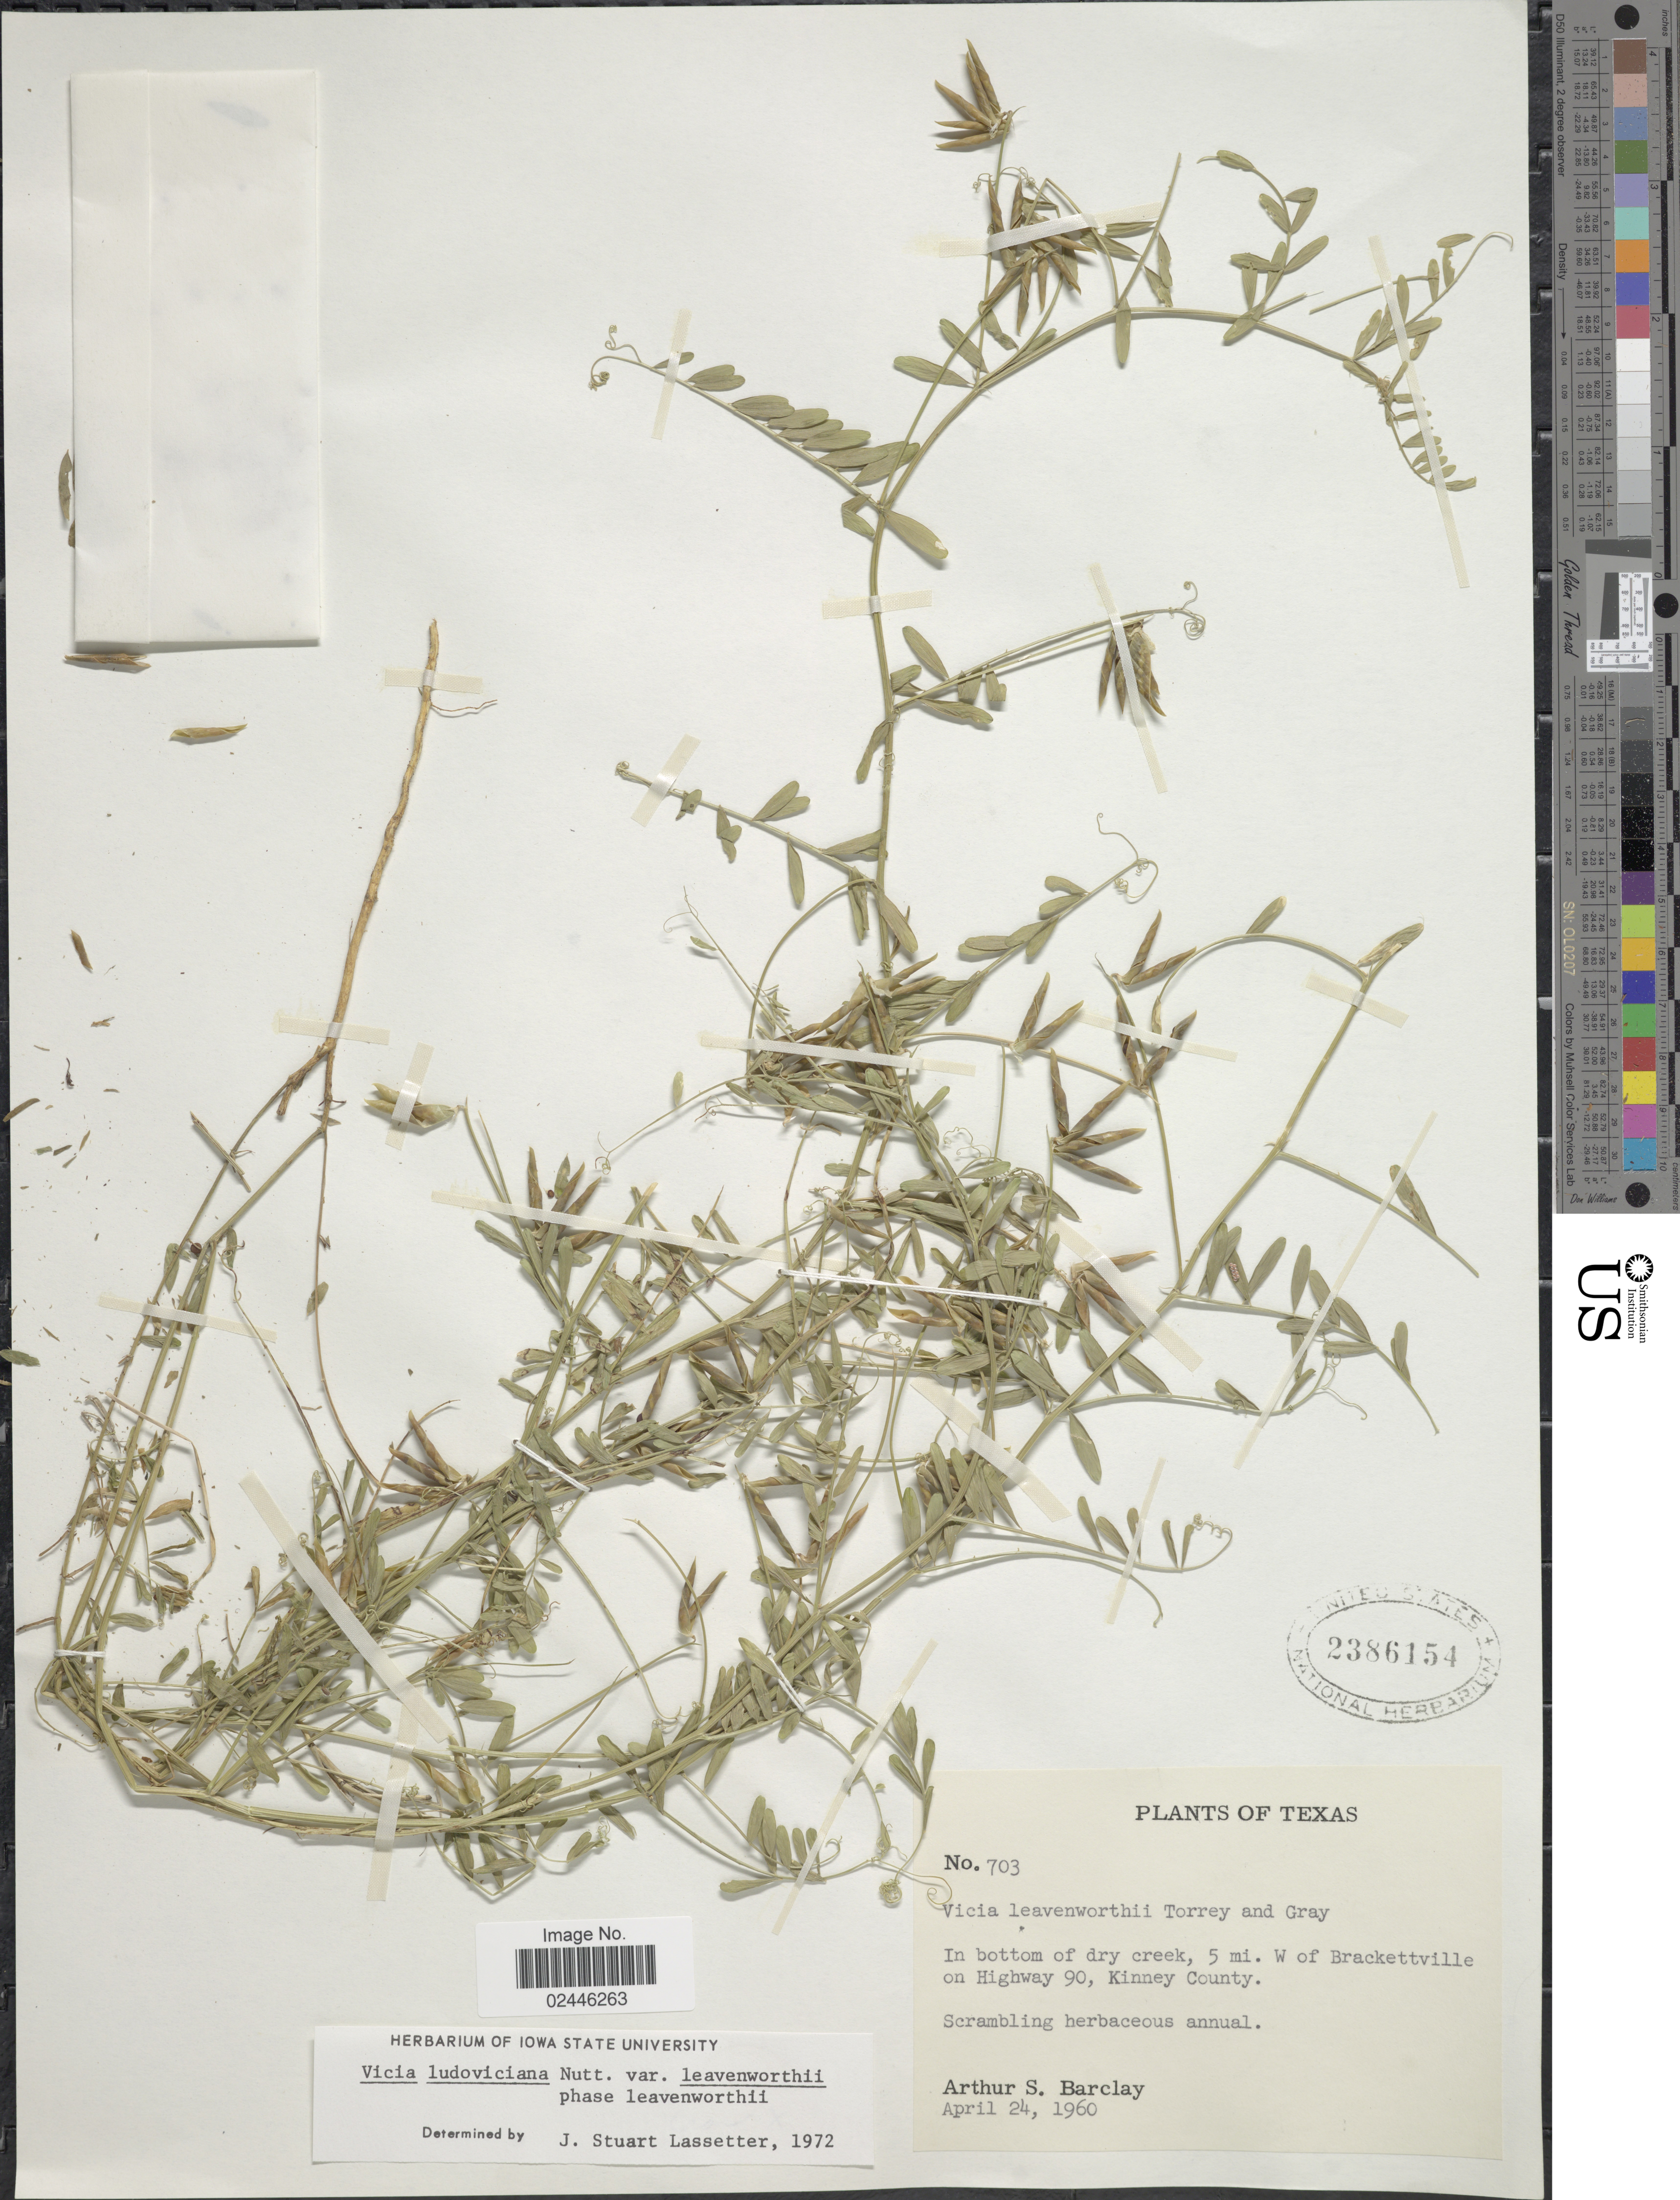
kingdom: Plantae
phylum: Tracheophyta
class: Magnoliopsida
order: Fabales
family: Fabaceae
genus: Vicia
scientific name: Vicia ludoviciana var. leavenworthii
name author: (Torr. & A. Gray) Broich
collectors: A. S. Barclay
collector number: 703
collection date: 1960-04-24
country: United States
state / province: Texas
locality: In bottom of dry creek, 5 mi. W of Bracketville on Highway 90, Kinney County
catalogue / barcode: US 2386154